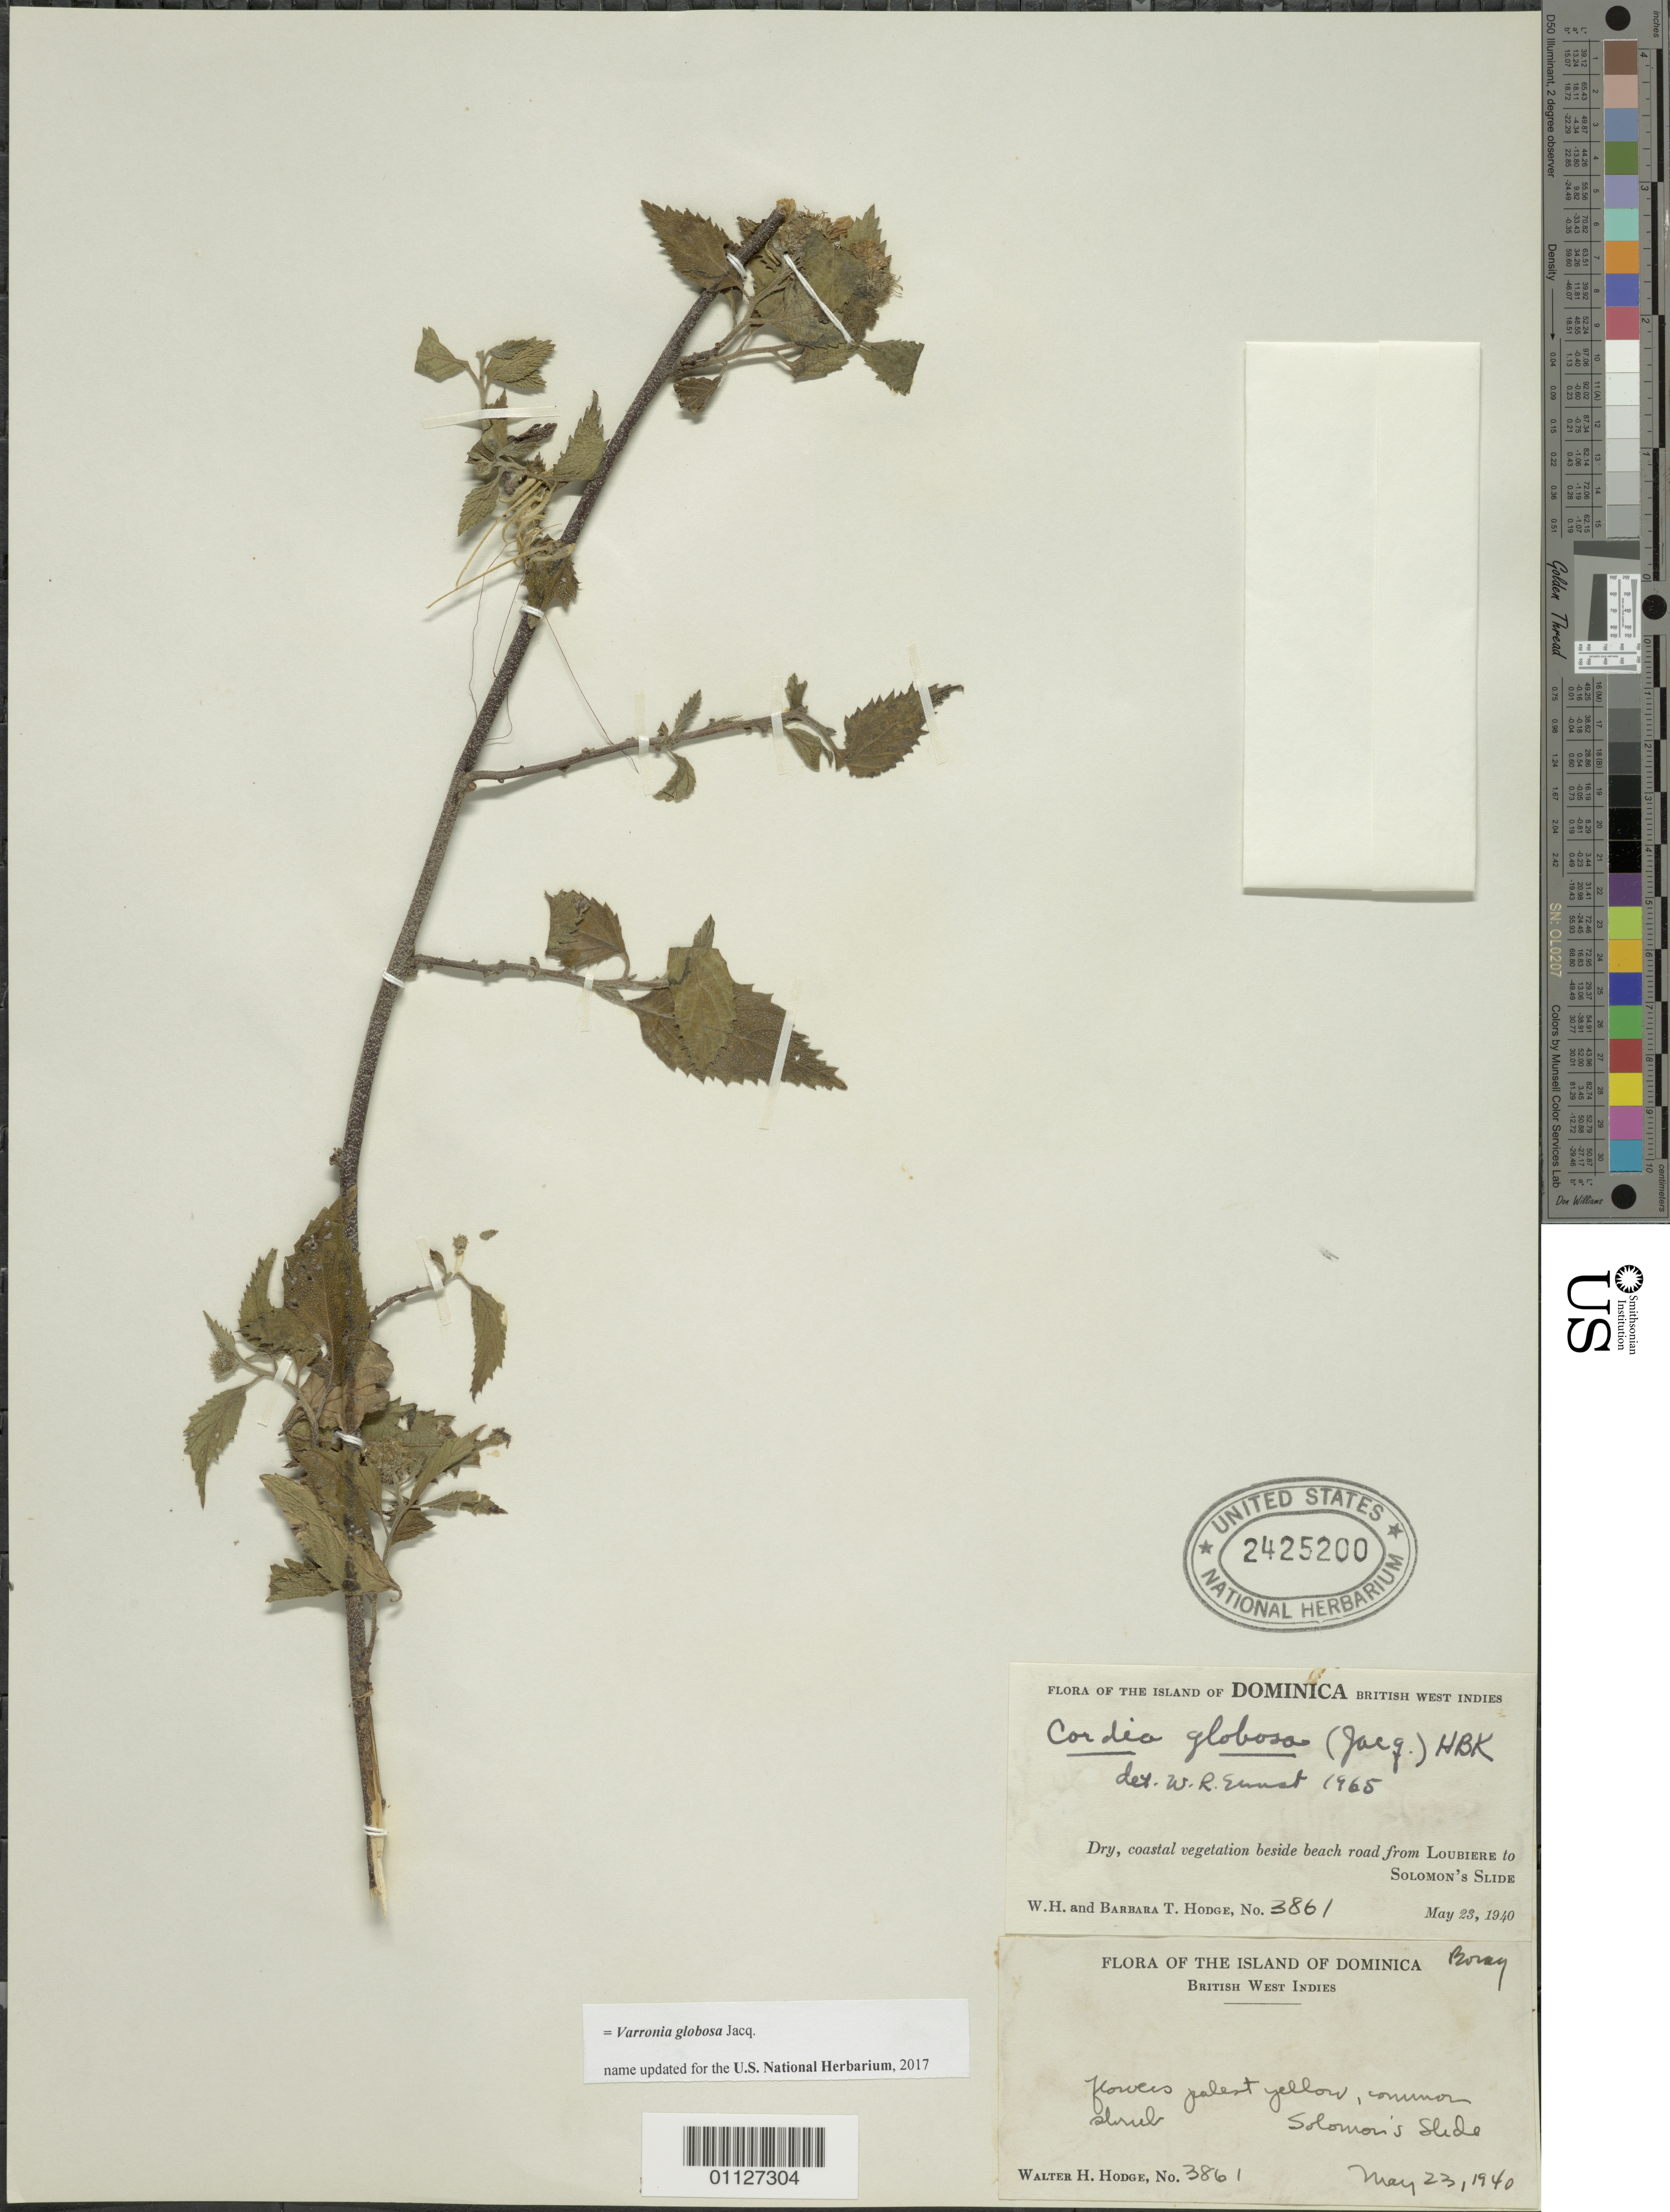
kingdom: Plantae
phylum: Tracheophyta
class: Magnoliopsida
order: Boraginales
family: Cordiaceae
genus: Varronia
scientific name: Varronia globosa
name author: Jacq.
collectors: W. Hodge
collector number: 3861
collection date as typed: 23 May 1940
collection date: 1940-05-23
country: Dominica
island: Dominica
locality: Loubiere [St. George?] to Solomon's Slide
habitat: dry, coastal vegetation beside beach road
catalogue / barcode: US 2425200